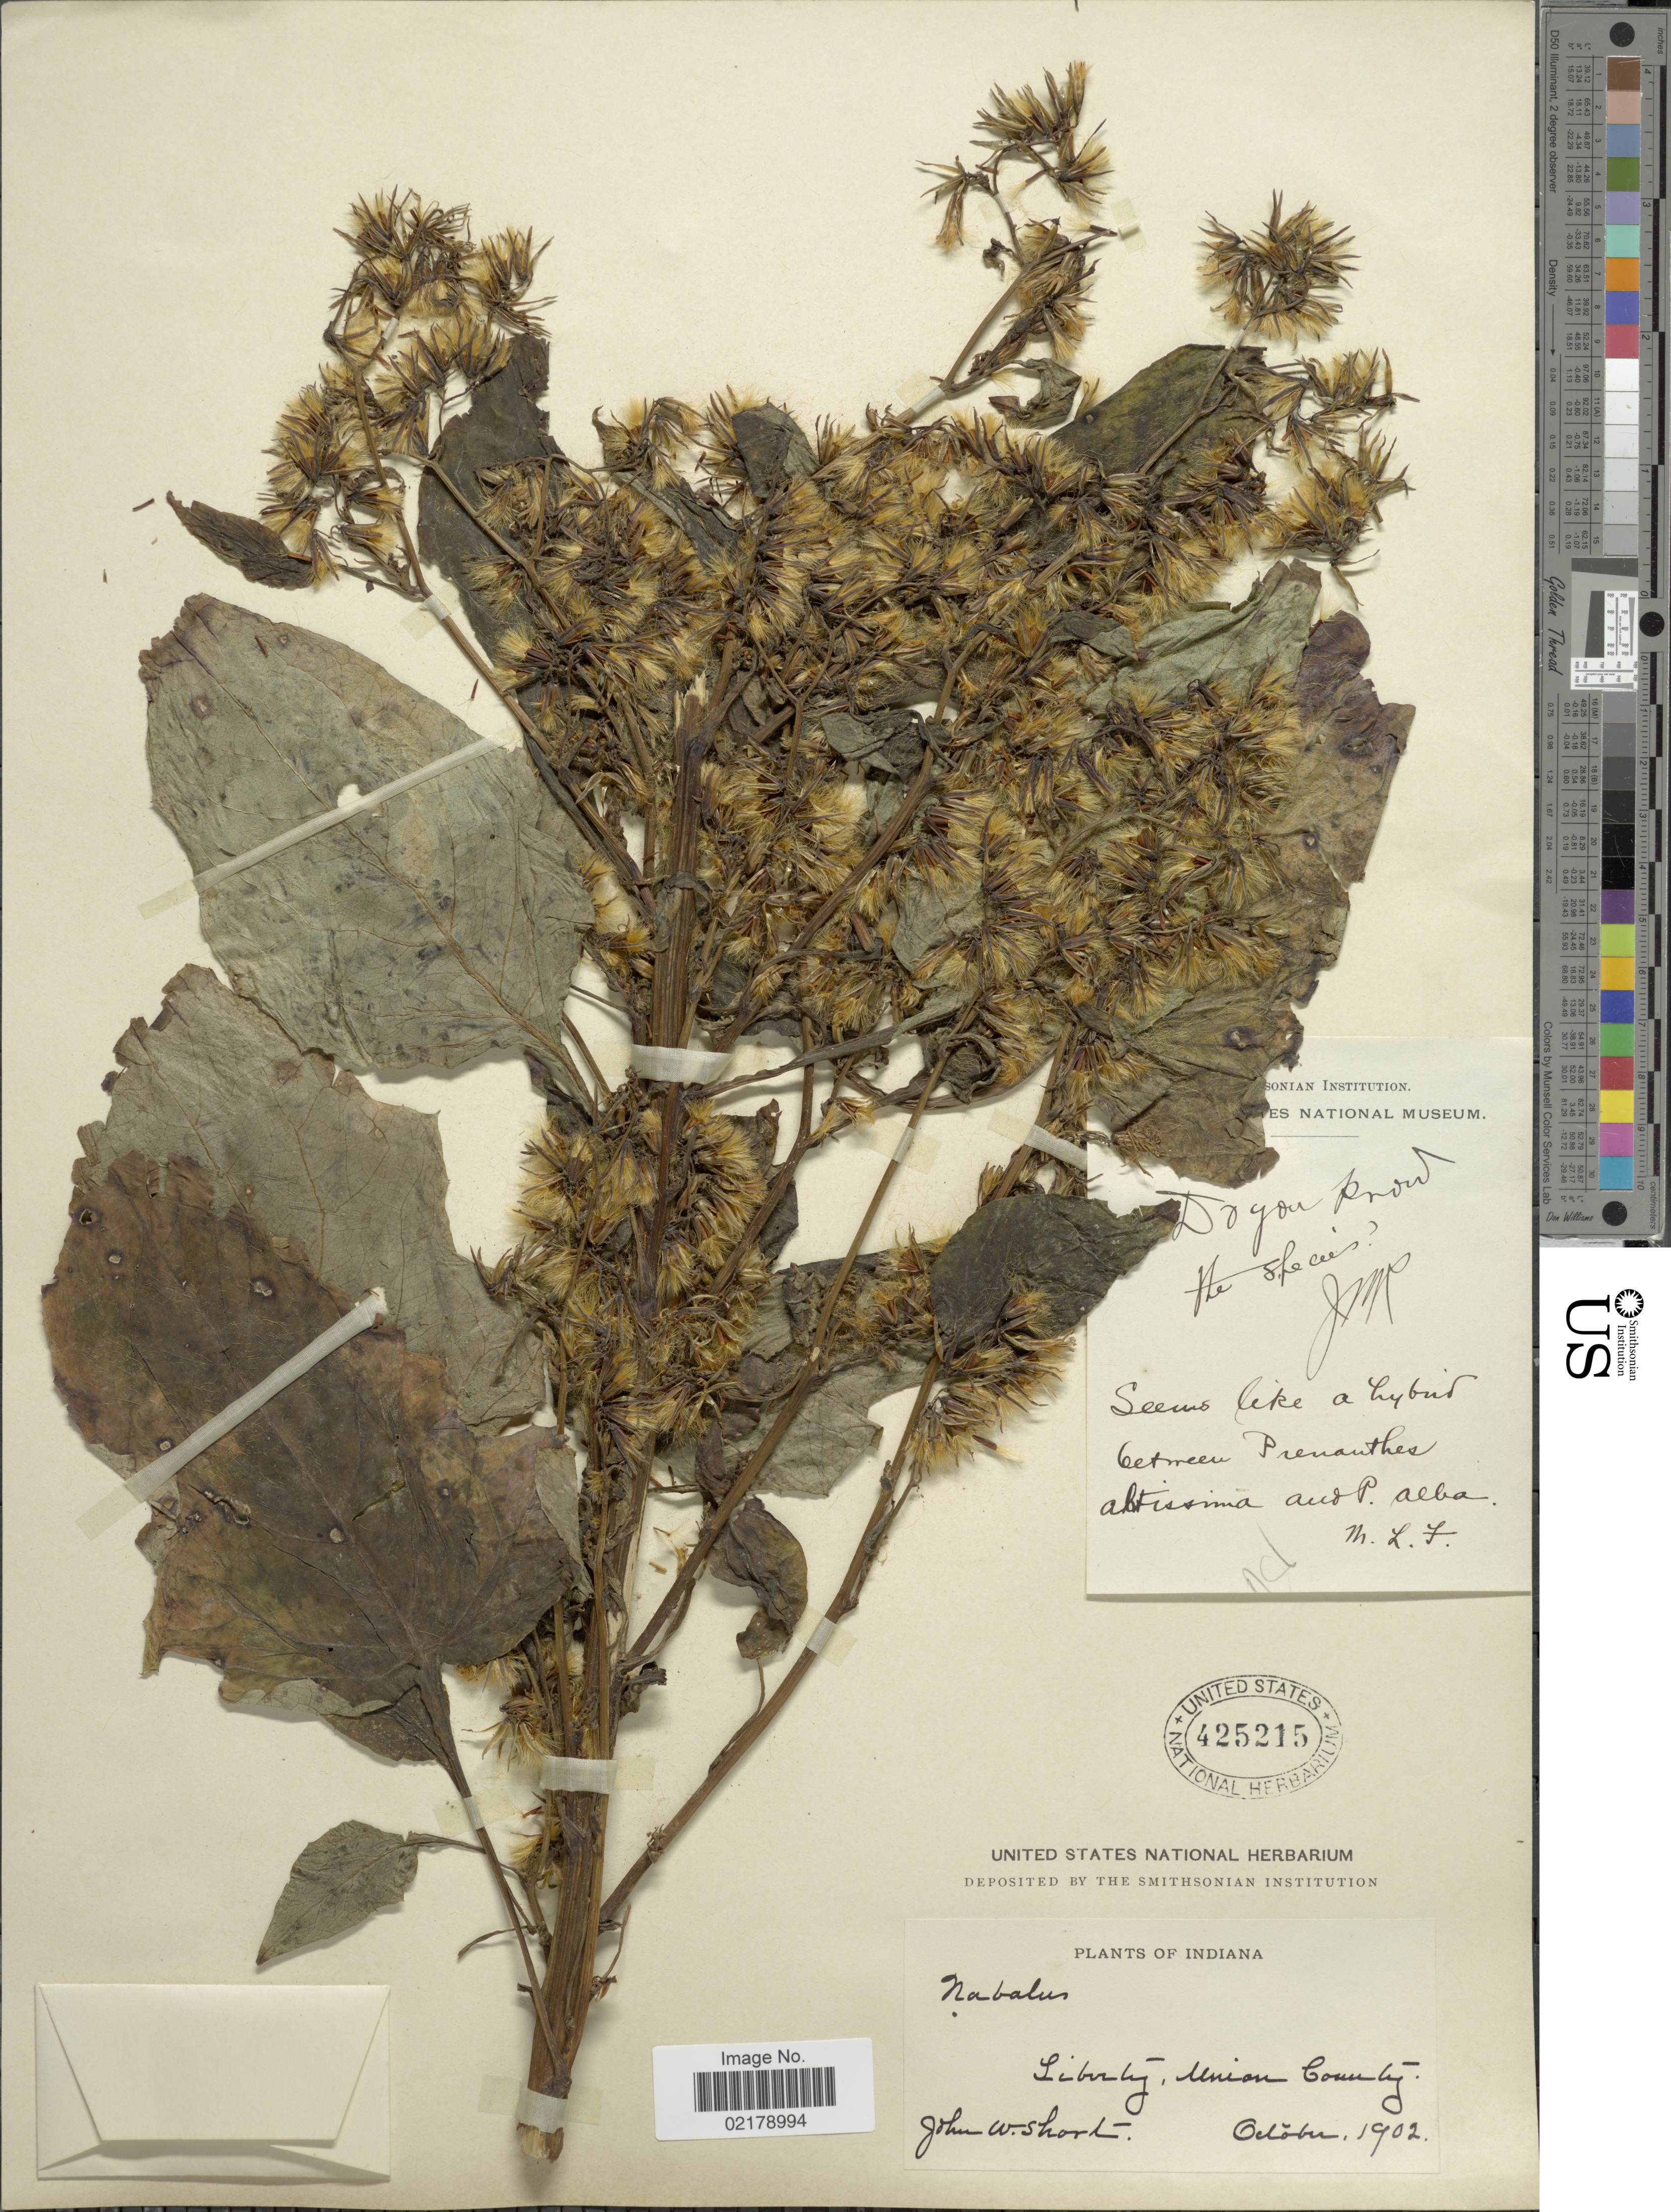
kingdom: Plantae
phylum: Tracheophyta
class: Magnoliopsida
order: Asterales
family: Asteraceae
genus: Nabalus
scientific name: Nabalus altissimus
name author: (L.) Hook.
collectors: J. Short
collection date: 1902-10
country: United States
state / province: Indiana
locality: Liberty, Union County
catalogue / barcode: US 425215